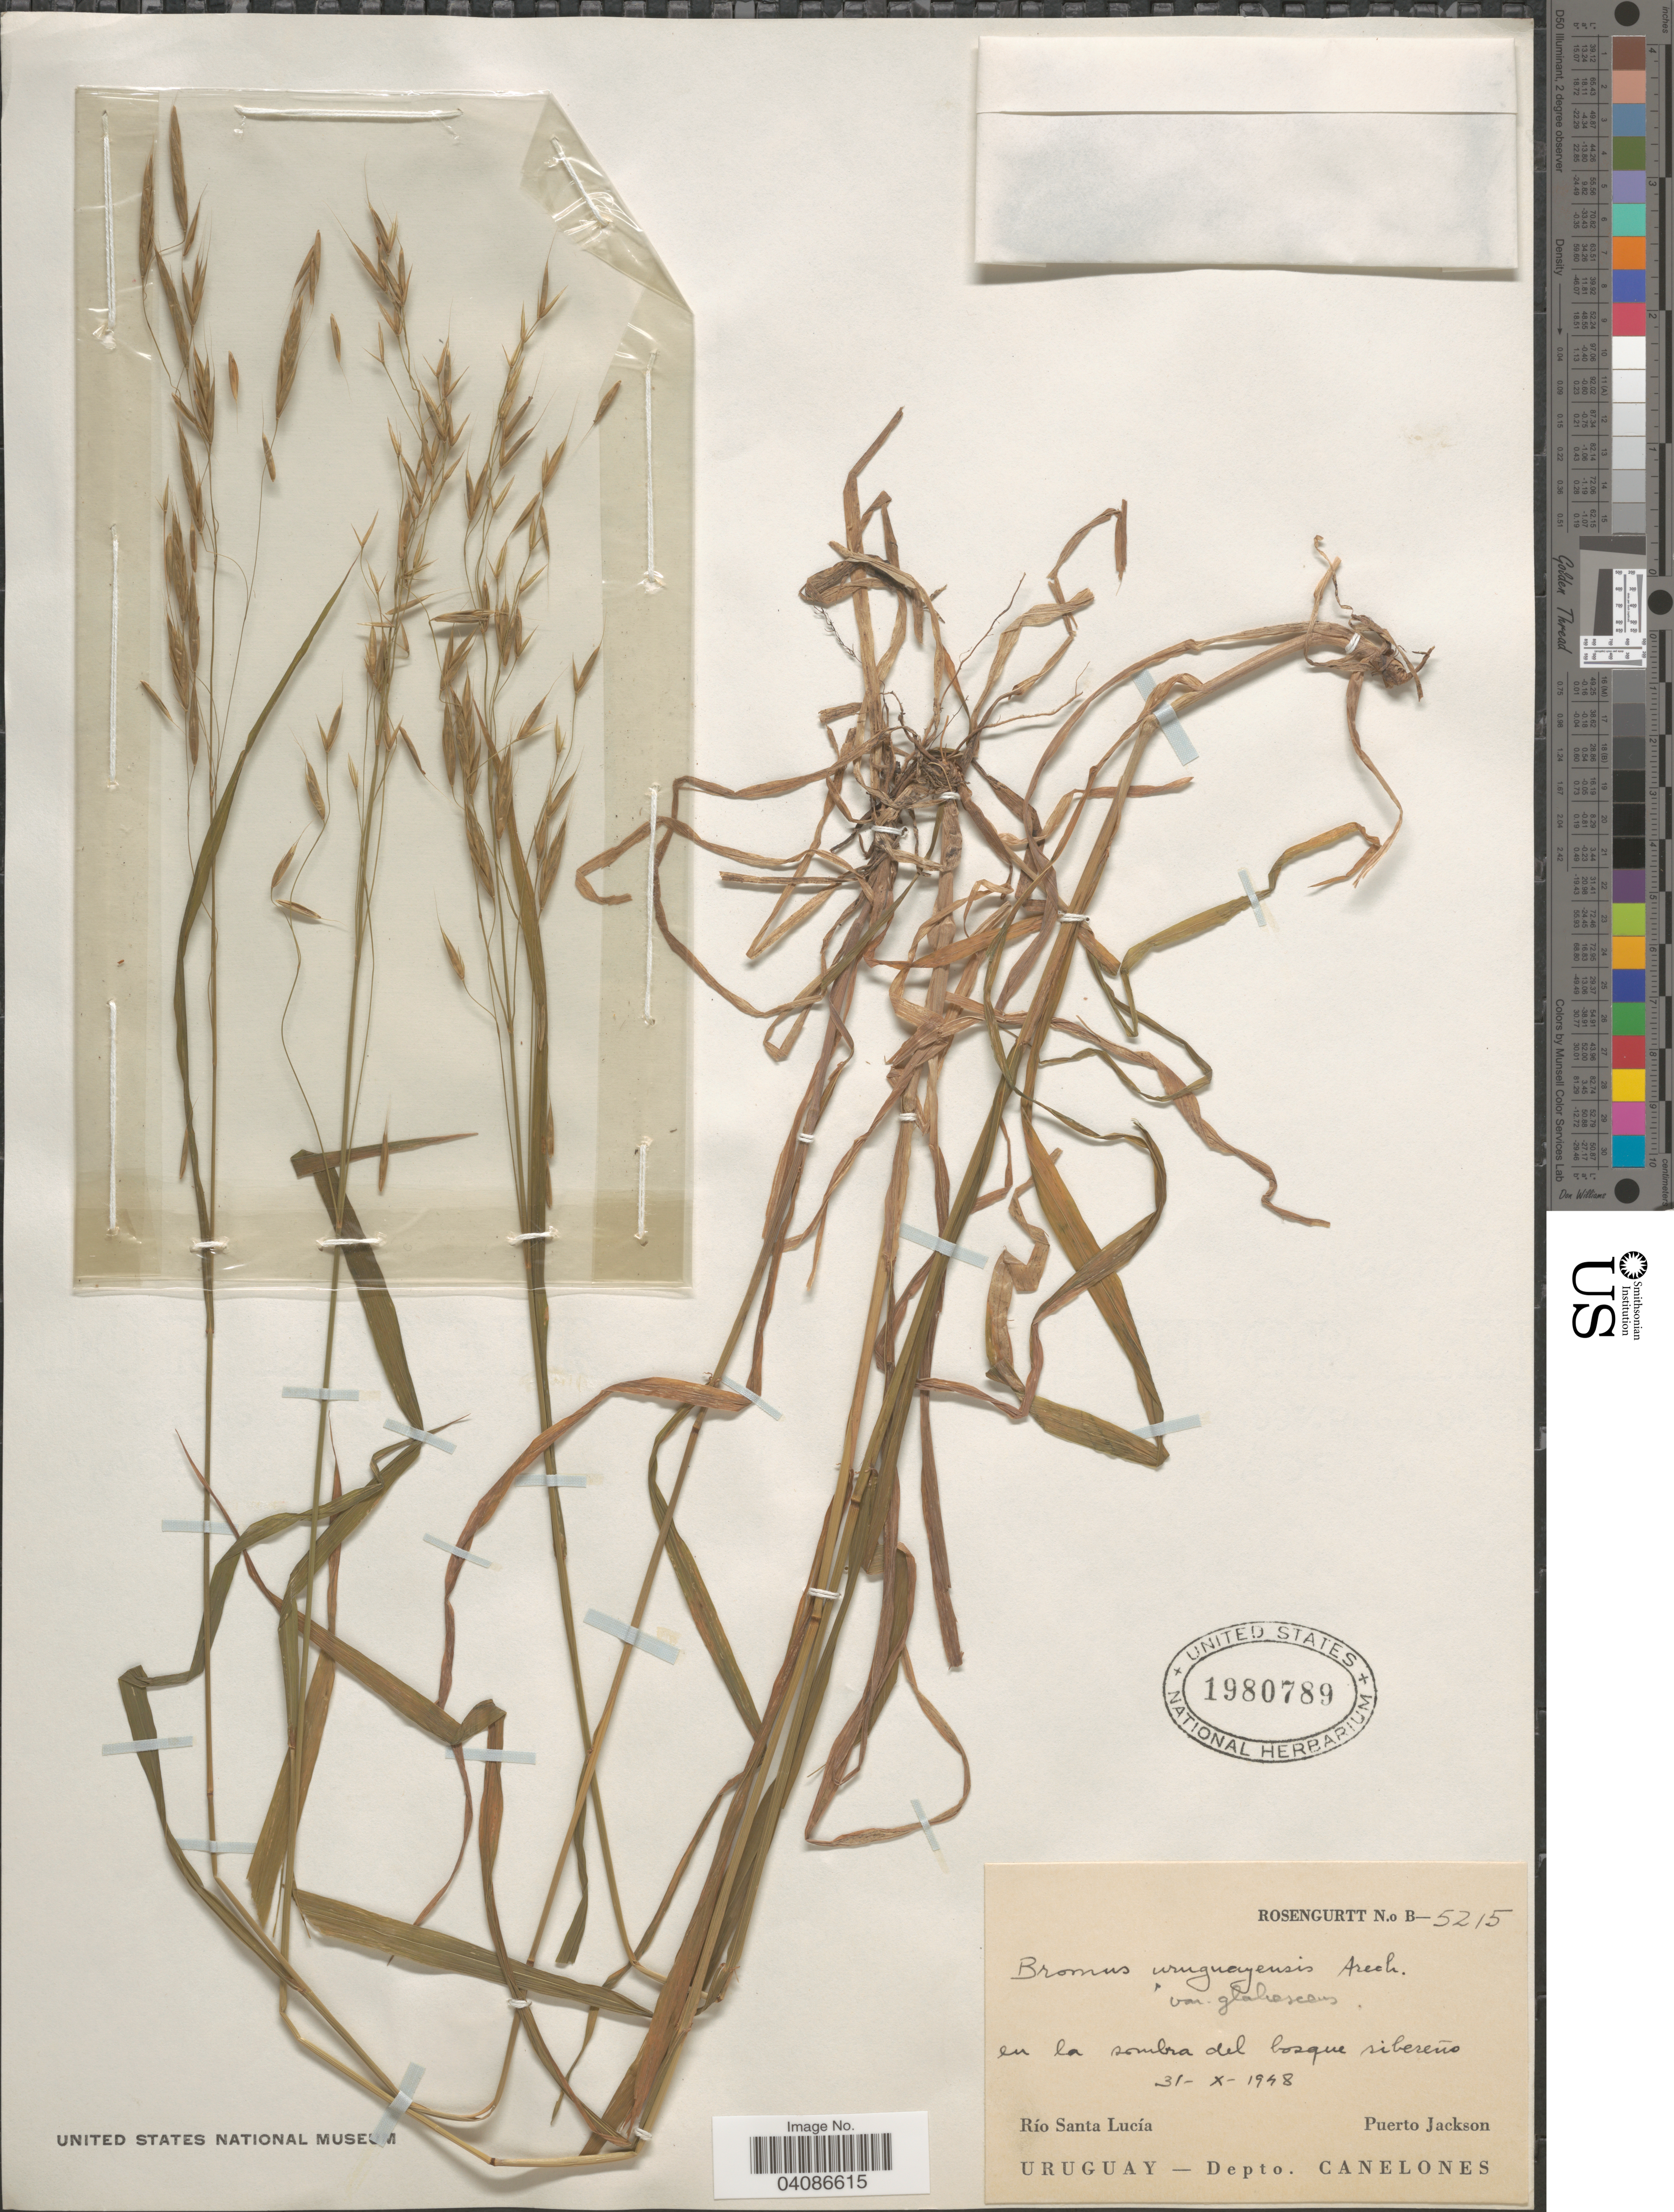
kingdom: Plantae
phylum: Tracheophyta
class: Liliopsida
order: Poales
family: Poaceae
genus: Bromus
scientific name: Bromus brachyanthera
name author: Döll in Mart.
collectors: Rosengurtt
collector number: B-5215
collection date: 1948-10-31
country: Uruguay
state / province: Canelones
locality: En la sombra del bosque ribereño. Río Santa Luciá. Puerto Jackson. Depto. Canelones.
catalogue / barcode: US 1980789